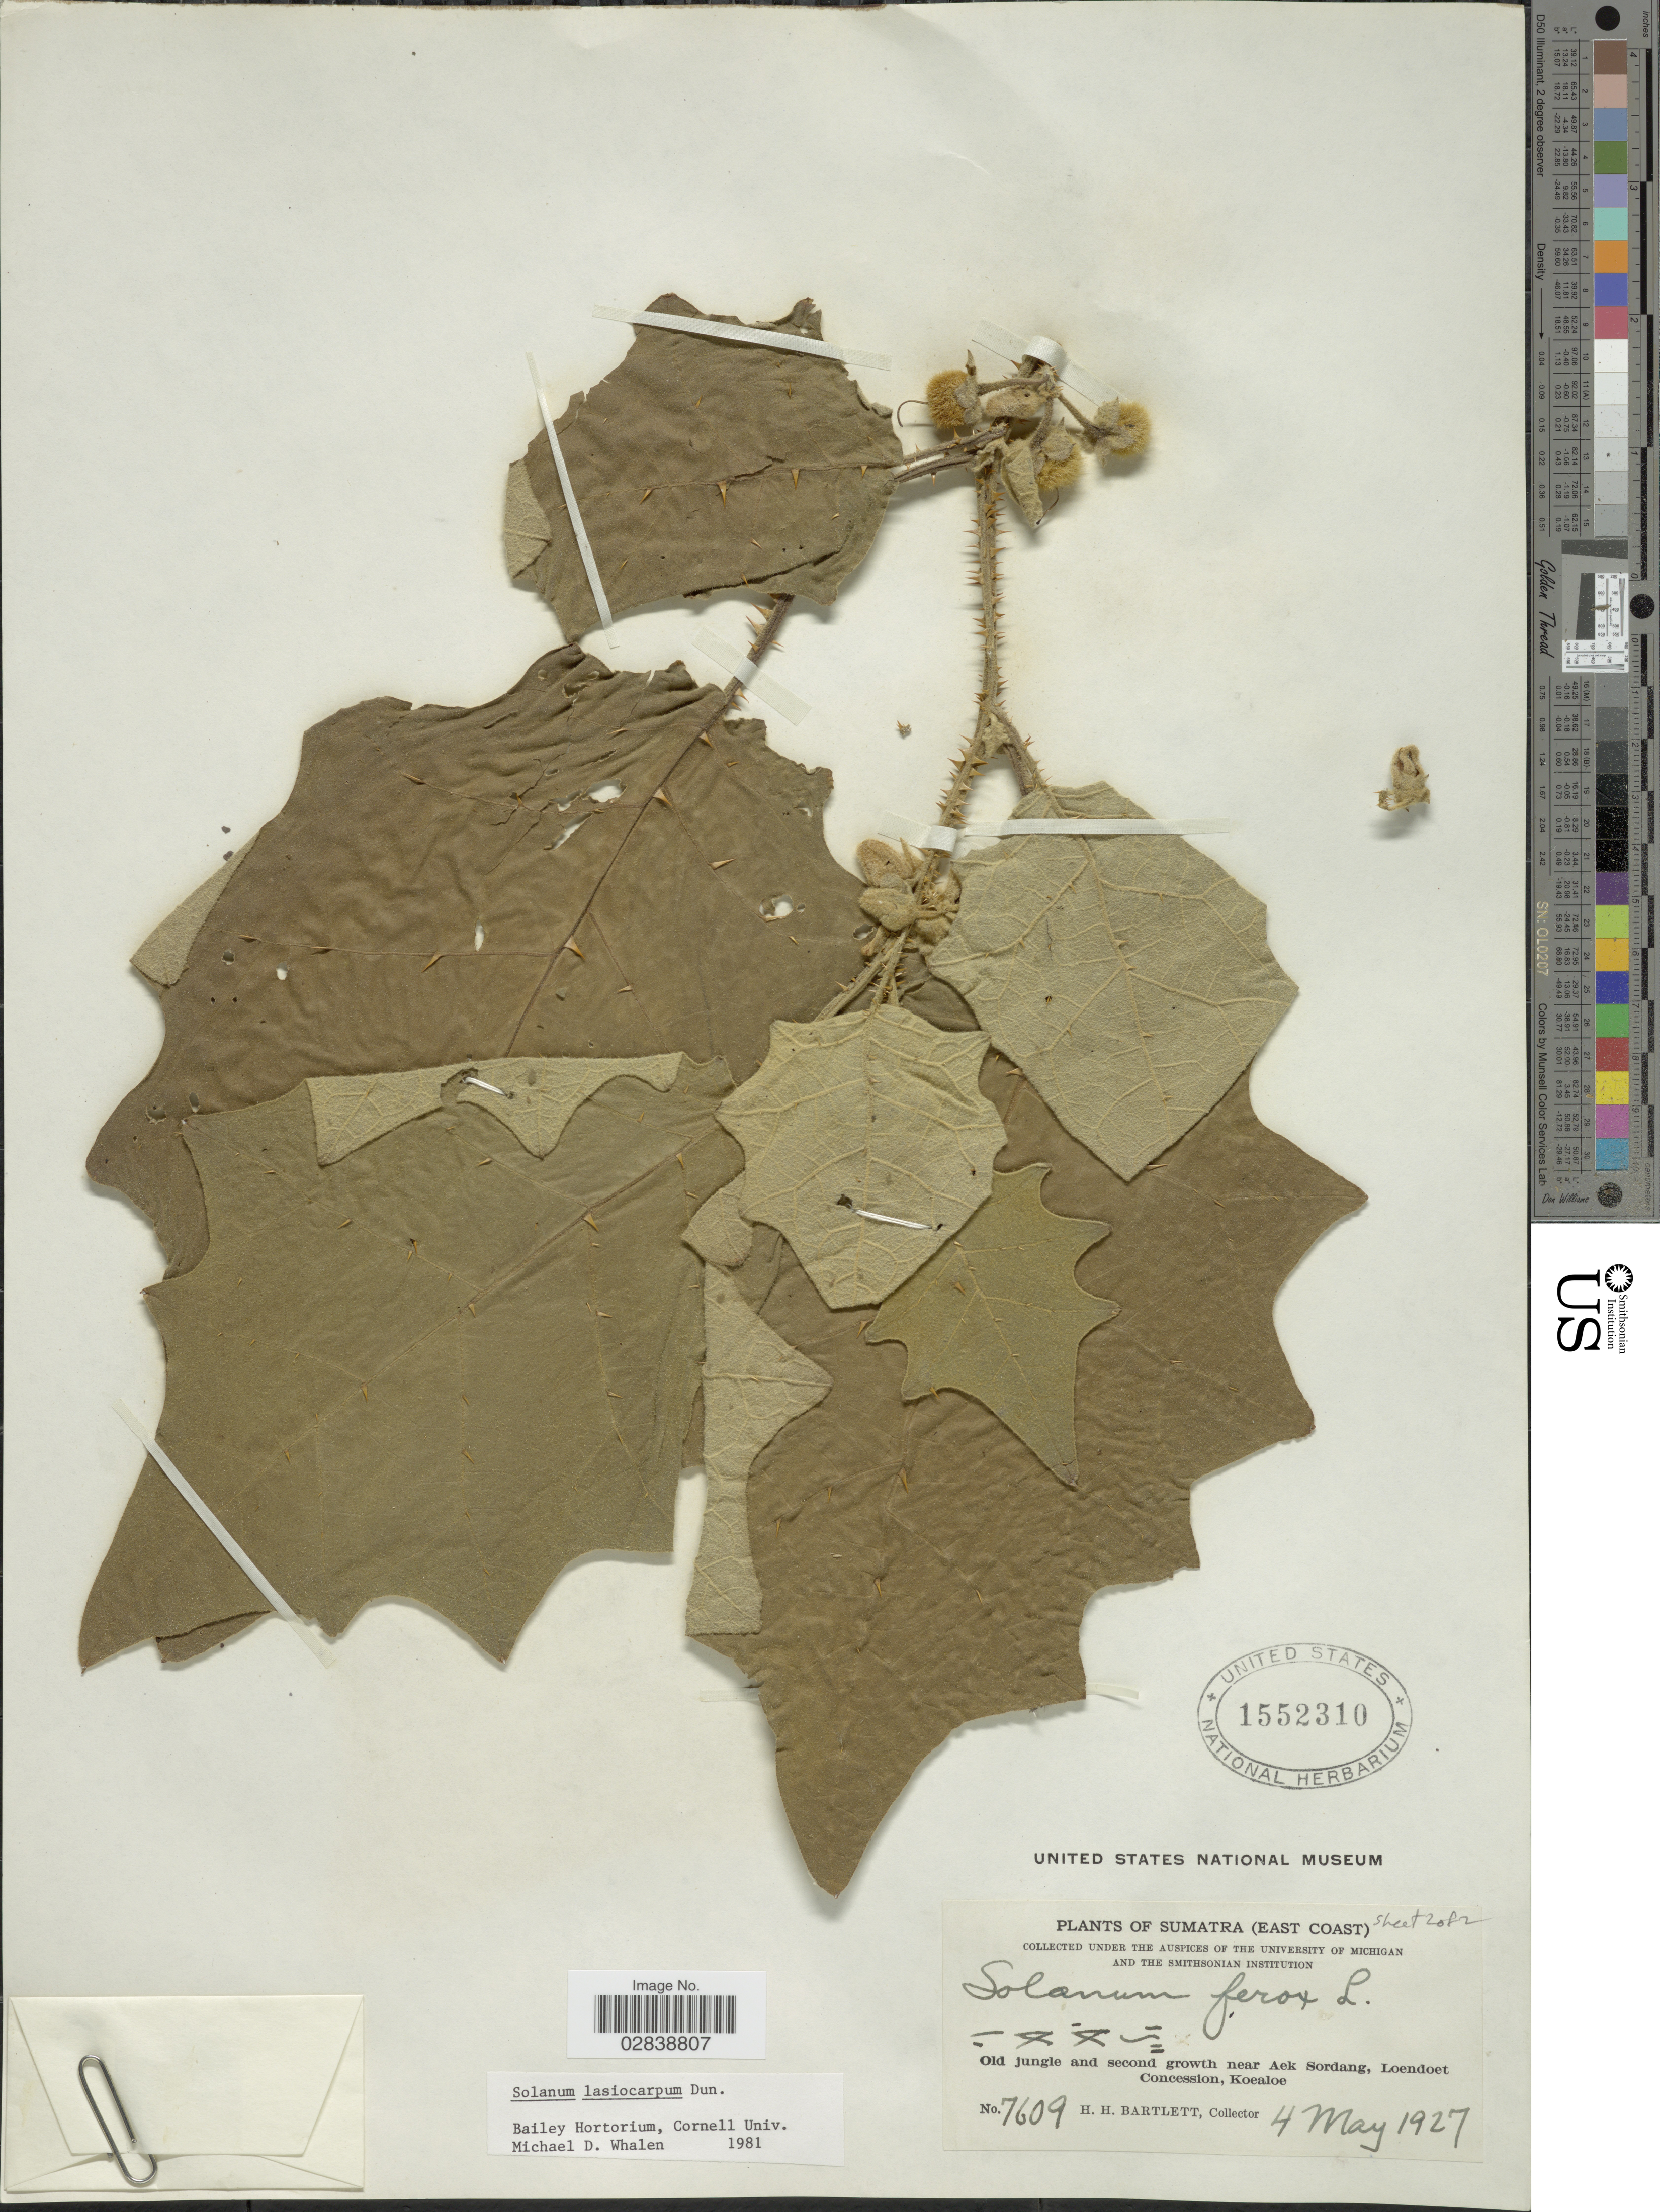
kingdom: Plantae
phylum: Tracheophyta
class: Magnoliopsida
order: Solanales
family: Solanaceae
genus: Solanum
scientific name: Solanum lasiocarpum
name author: Dunal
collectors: H. H. Bartlett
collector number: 7609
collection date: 1927-05-04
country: Indonesia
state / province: Sumatra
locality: (East Coast). Old jungle and second growth near Aek Sordang, Loendoet Concession, Koealoe.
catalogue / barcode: US 1552310